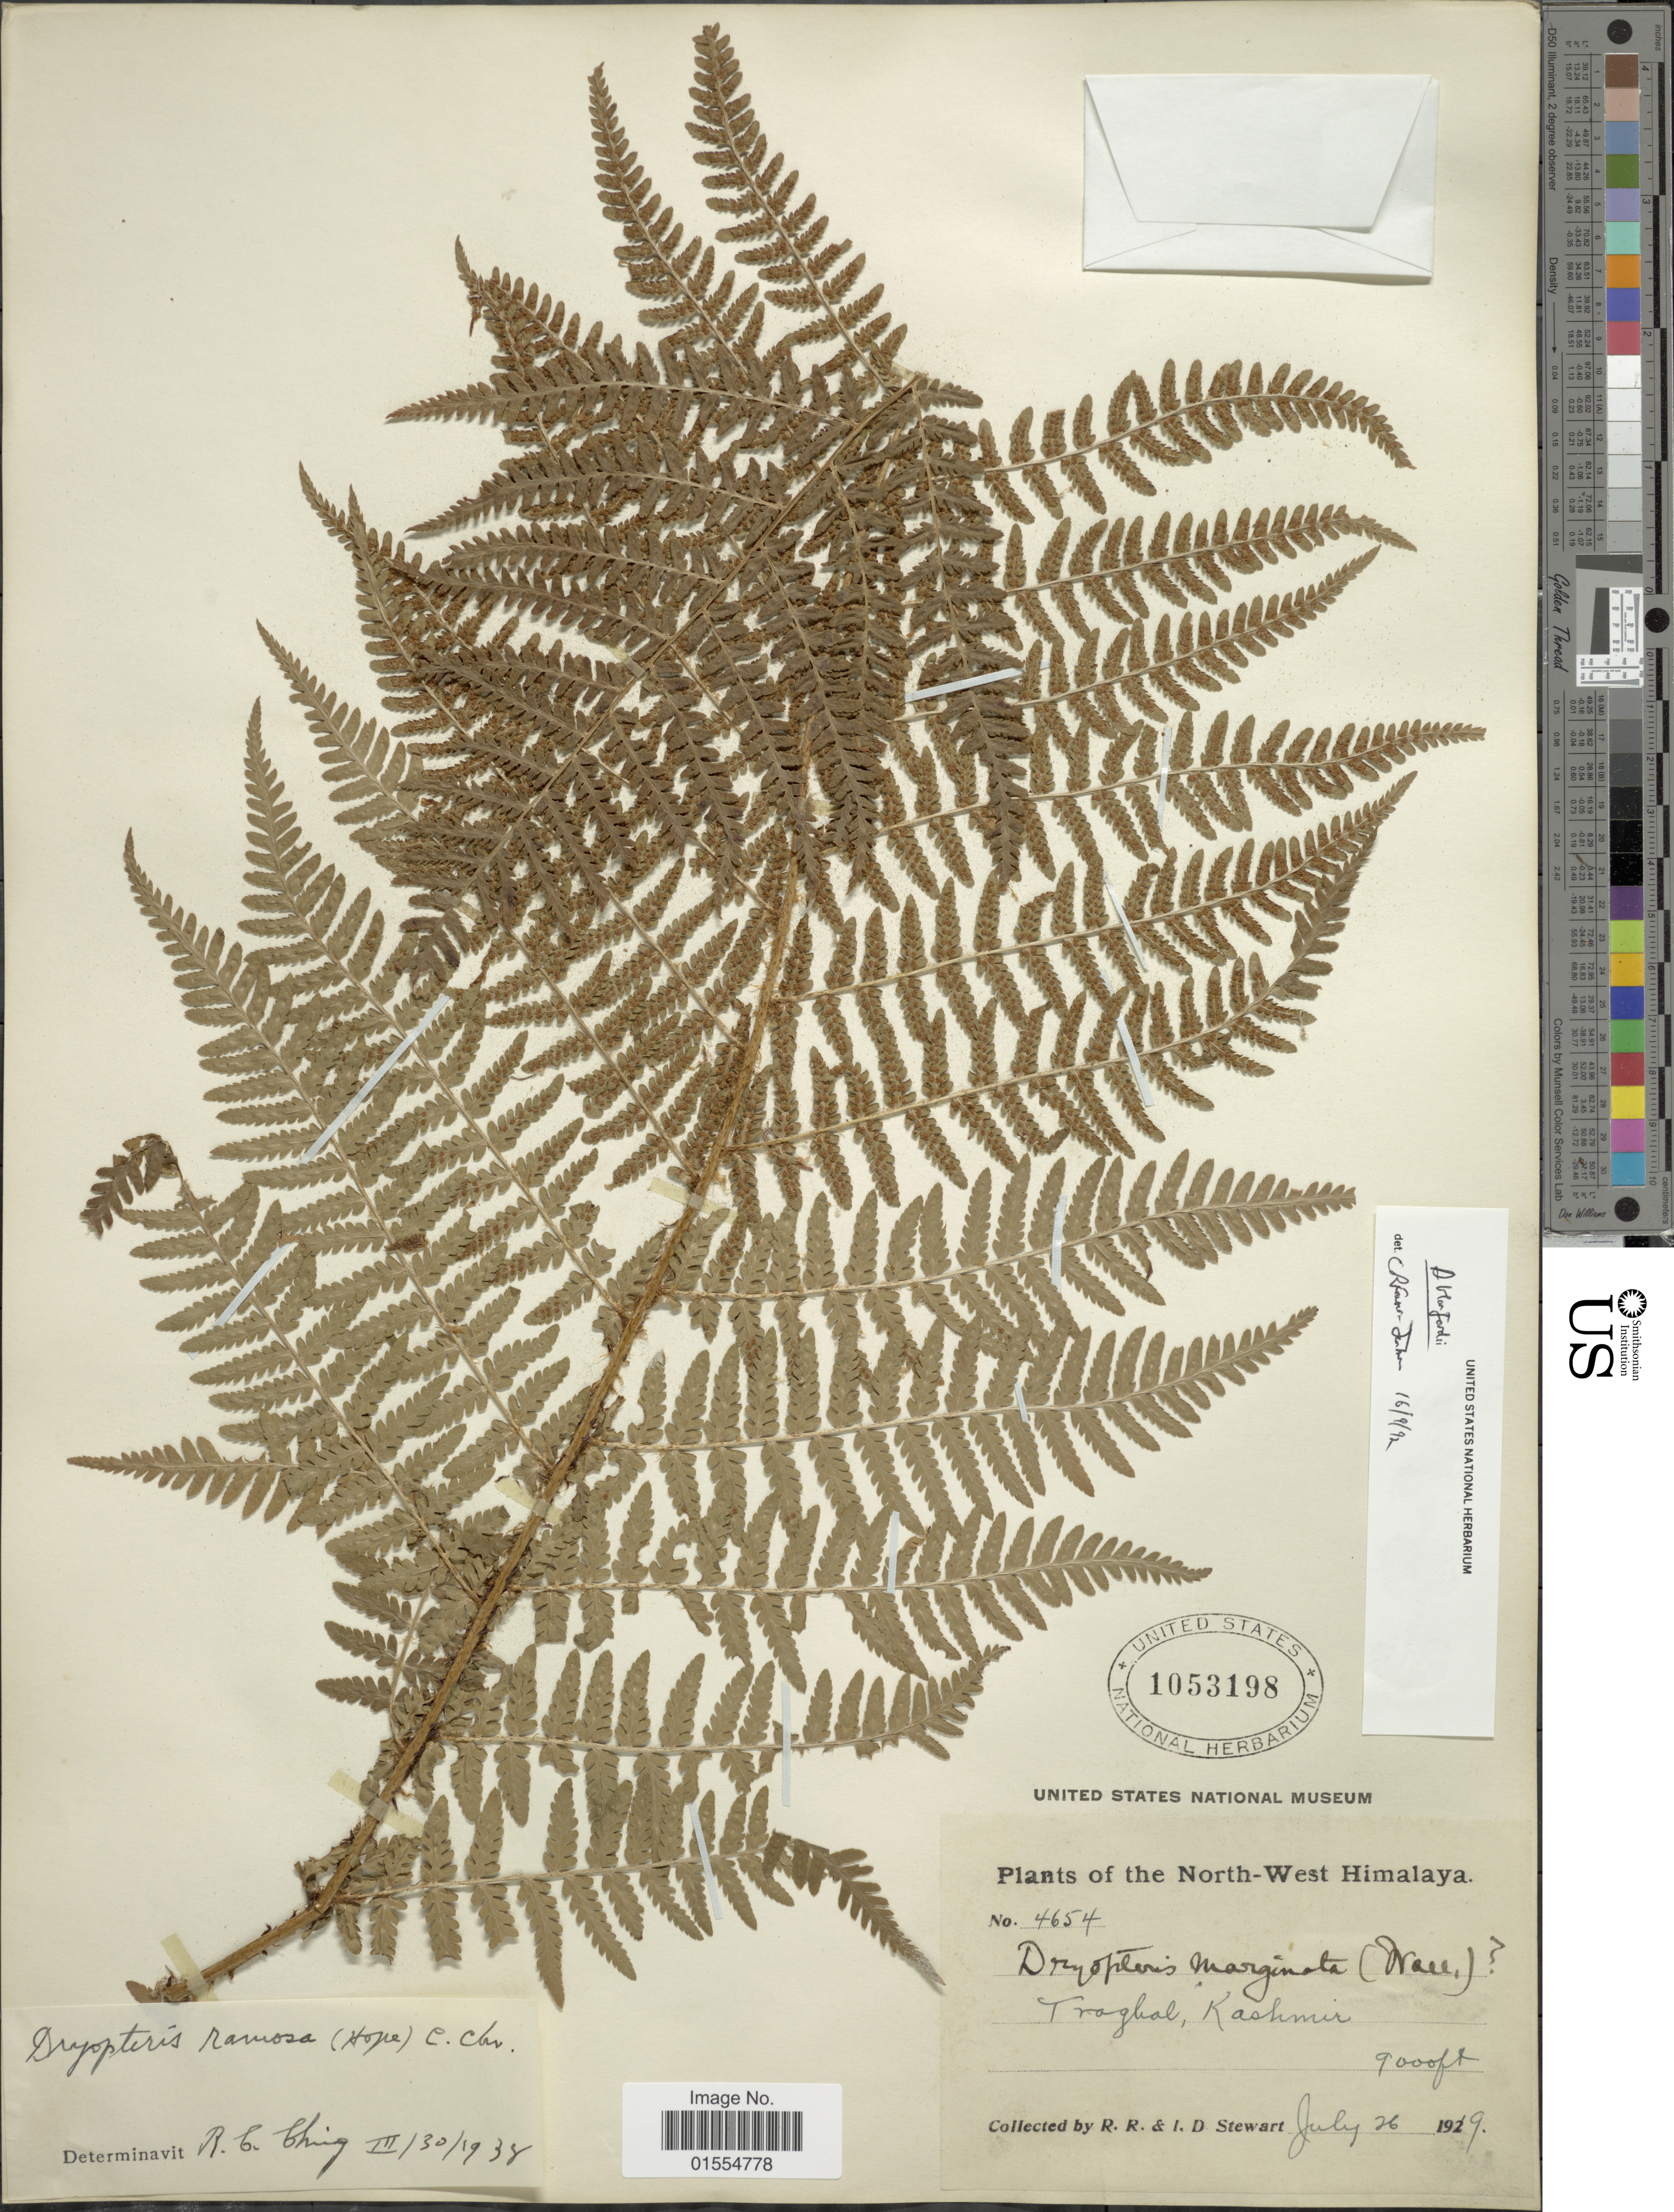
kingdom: Plantae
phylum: Tracheophyta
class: Polypodiopsida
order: Polypodiales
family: Dryopteridaceae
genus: Dryopteris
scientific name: Dryopteris ramosa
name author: (C. Hope) C. Chr.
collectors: R. R. Stewart & I. Stewart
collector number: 4654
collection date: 1919-07-26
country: India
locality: North-West Himalaya, Traghol, Kashmir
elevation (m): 2743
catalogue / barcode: US 1053198